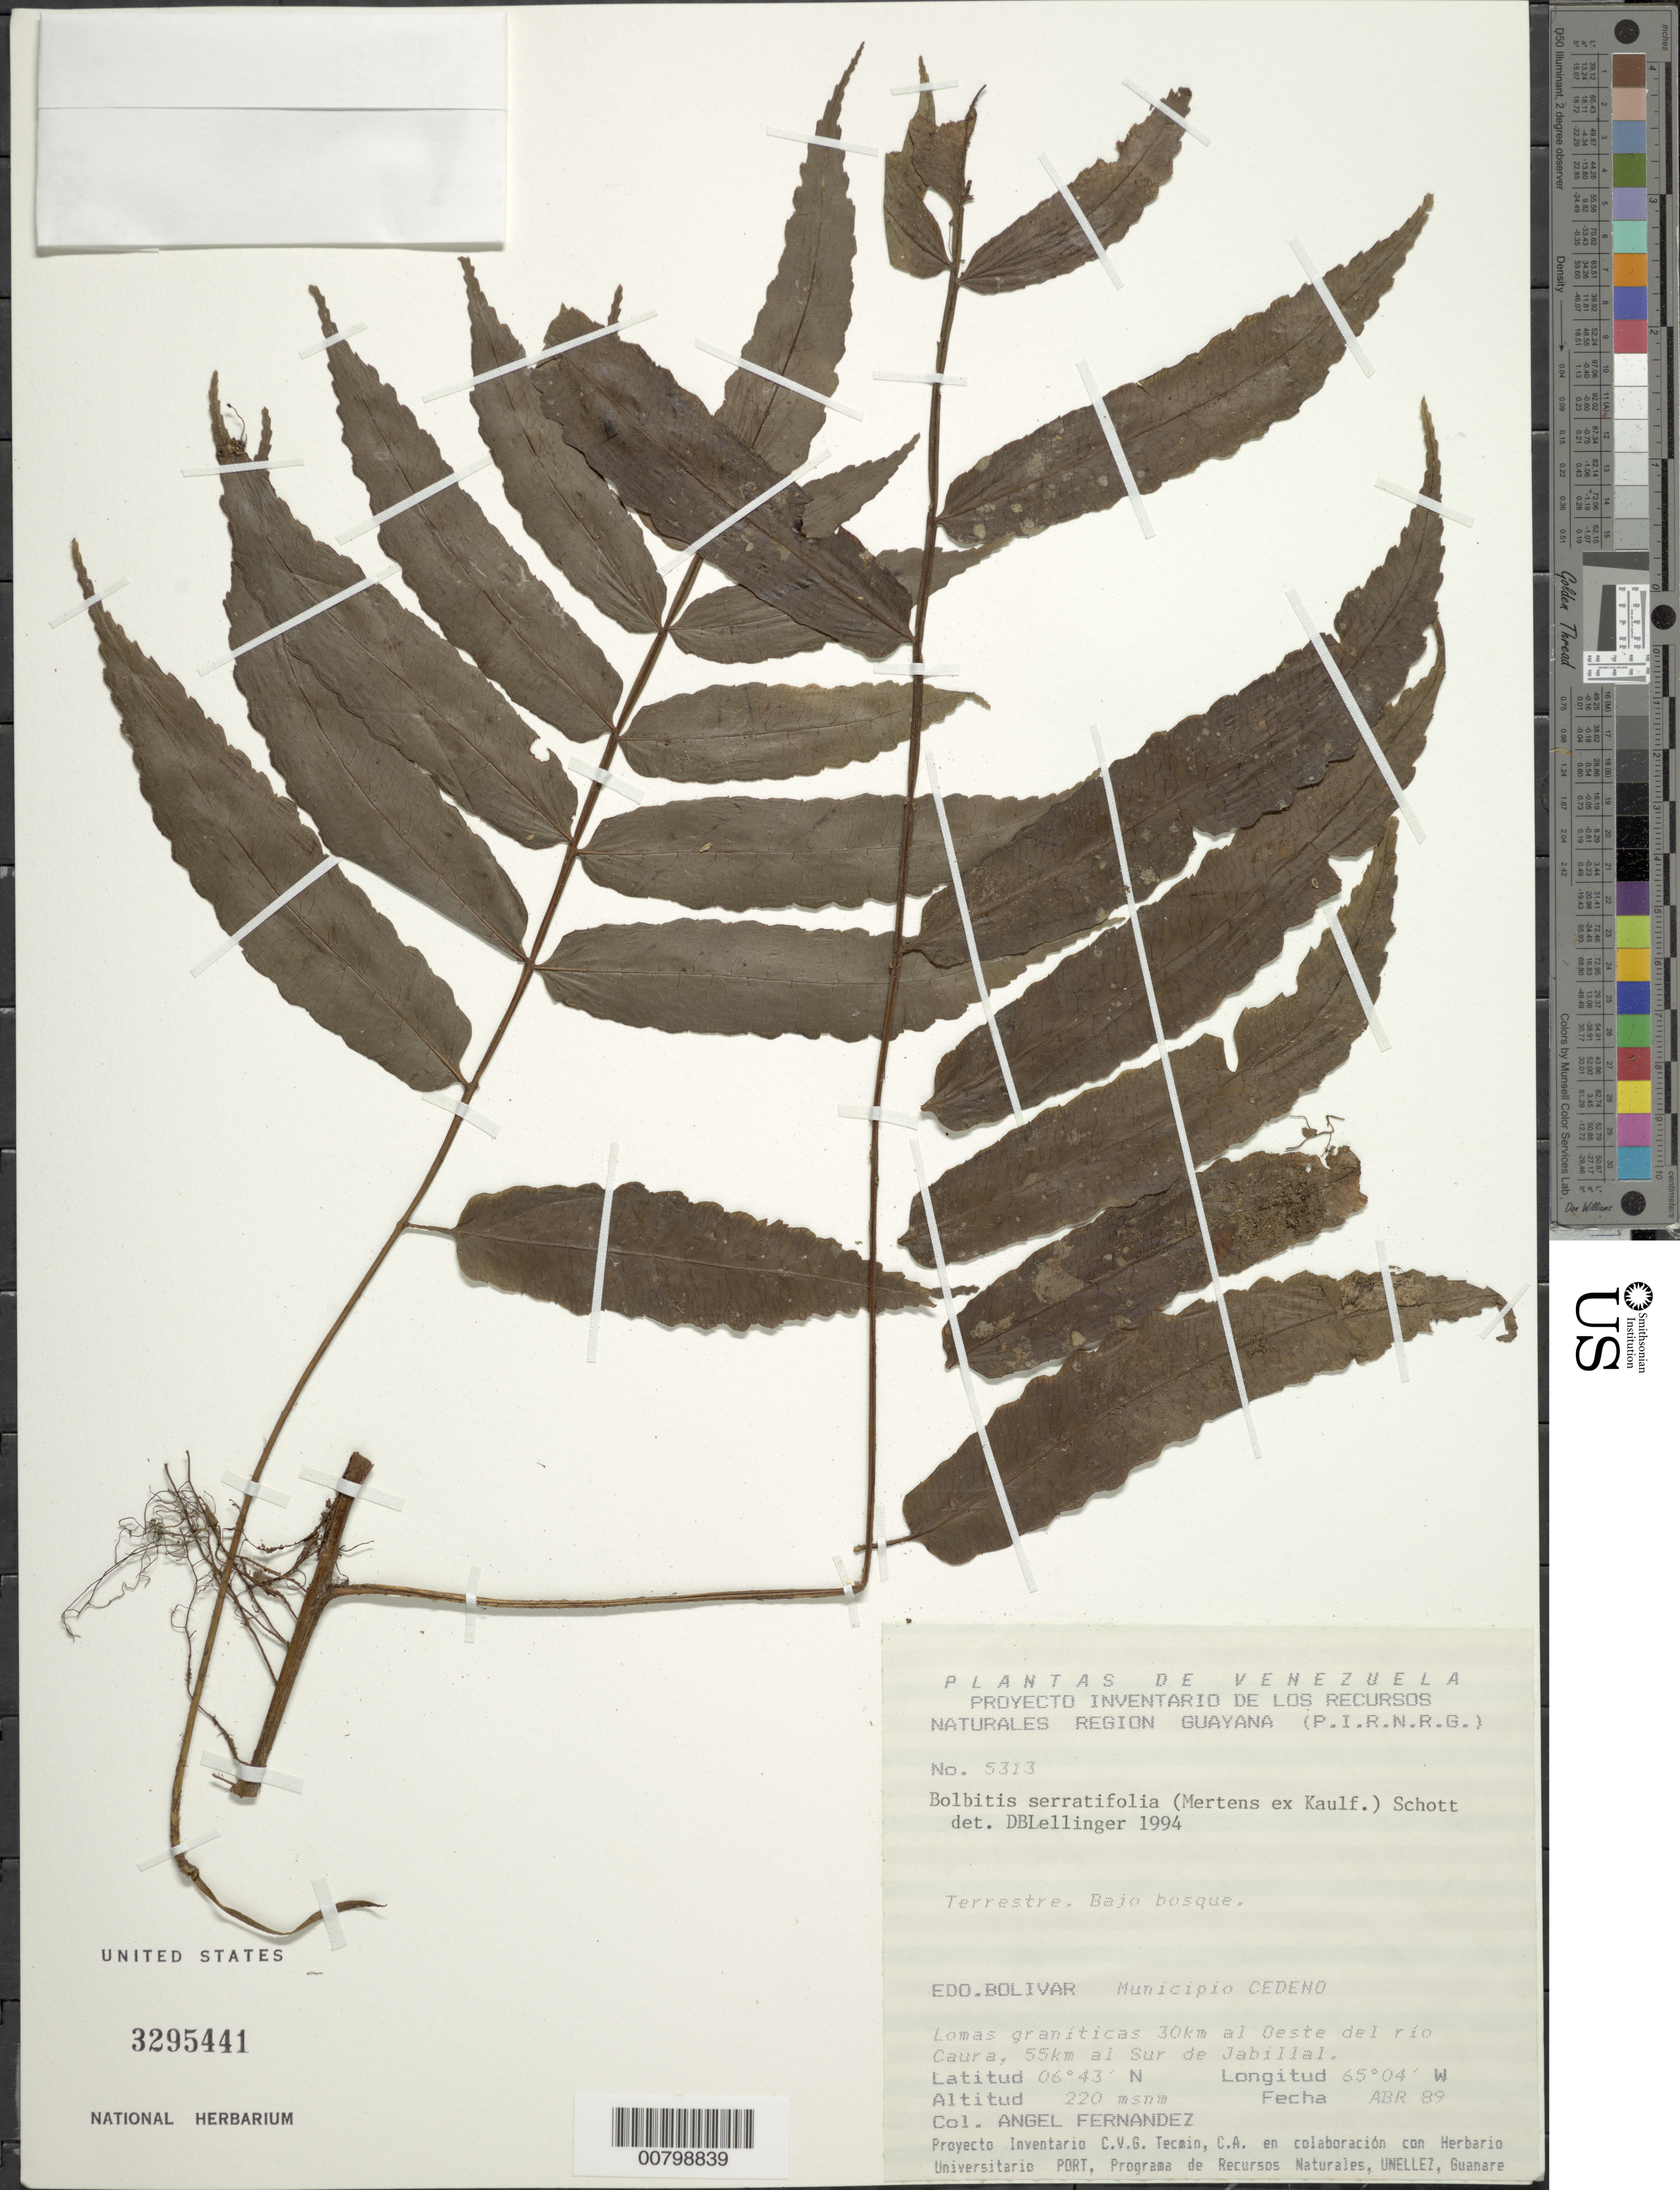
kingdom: Plantae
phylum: Tracheophyta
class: Polypodiopsida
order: Polypodiales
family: Dryopteridaceae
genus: Bolbitis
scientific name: Bolbitis serratifolia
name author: (Mert. ex Kaulf.) Schott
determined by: Lellinger, David B., (BOT), Smithsonian Institution - National Museum of Natural History (UNITED STATES)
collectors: A. Fernández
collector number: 5313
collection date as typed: Apr-89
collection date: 1989-04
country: Venezuela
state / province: Bolívar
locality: Mun. Cedeño, 30 km al Oeste del Río Caura, 55 km al Sur de Jabillal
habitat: Lomas graníticas, bajo bosque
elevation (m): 220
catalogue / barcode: US 3295441